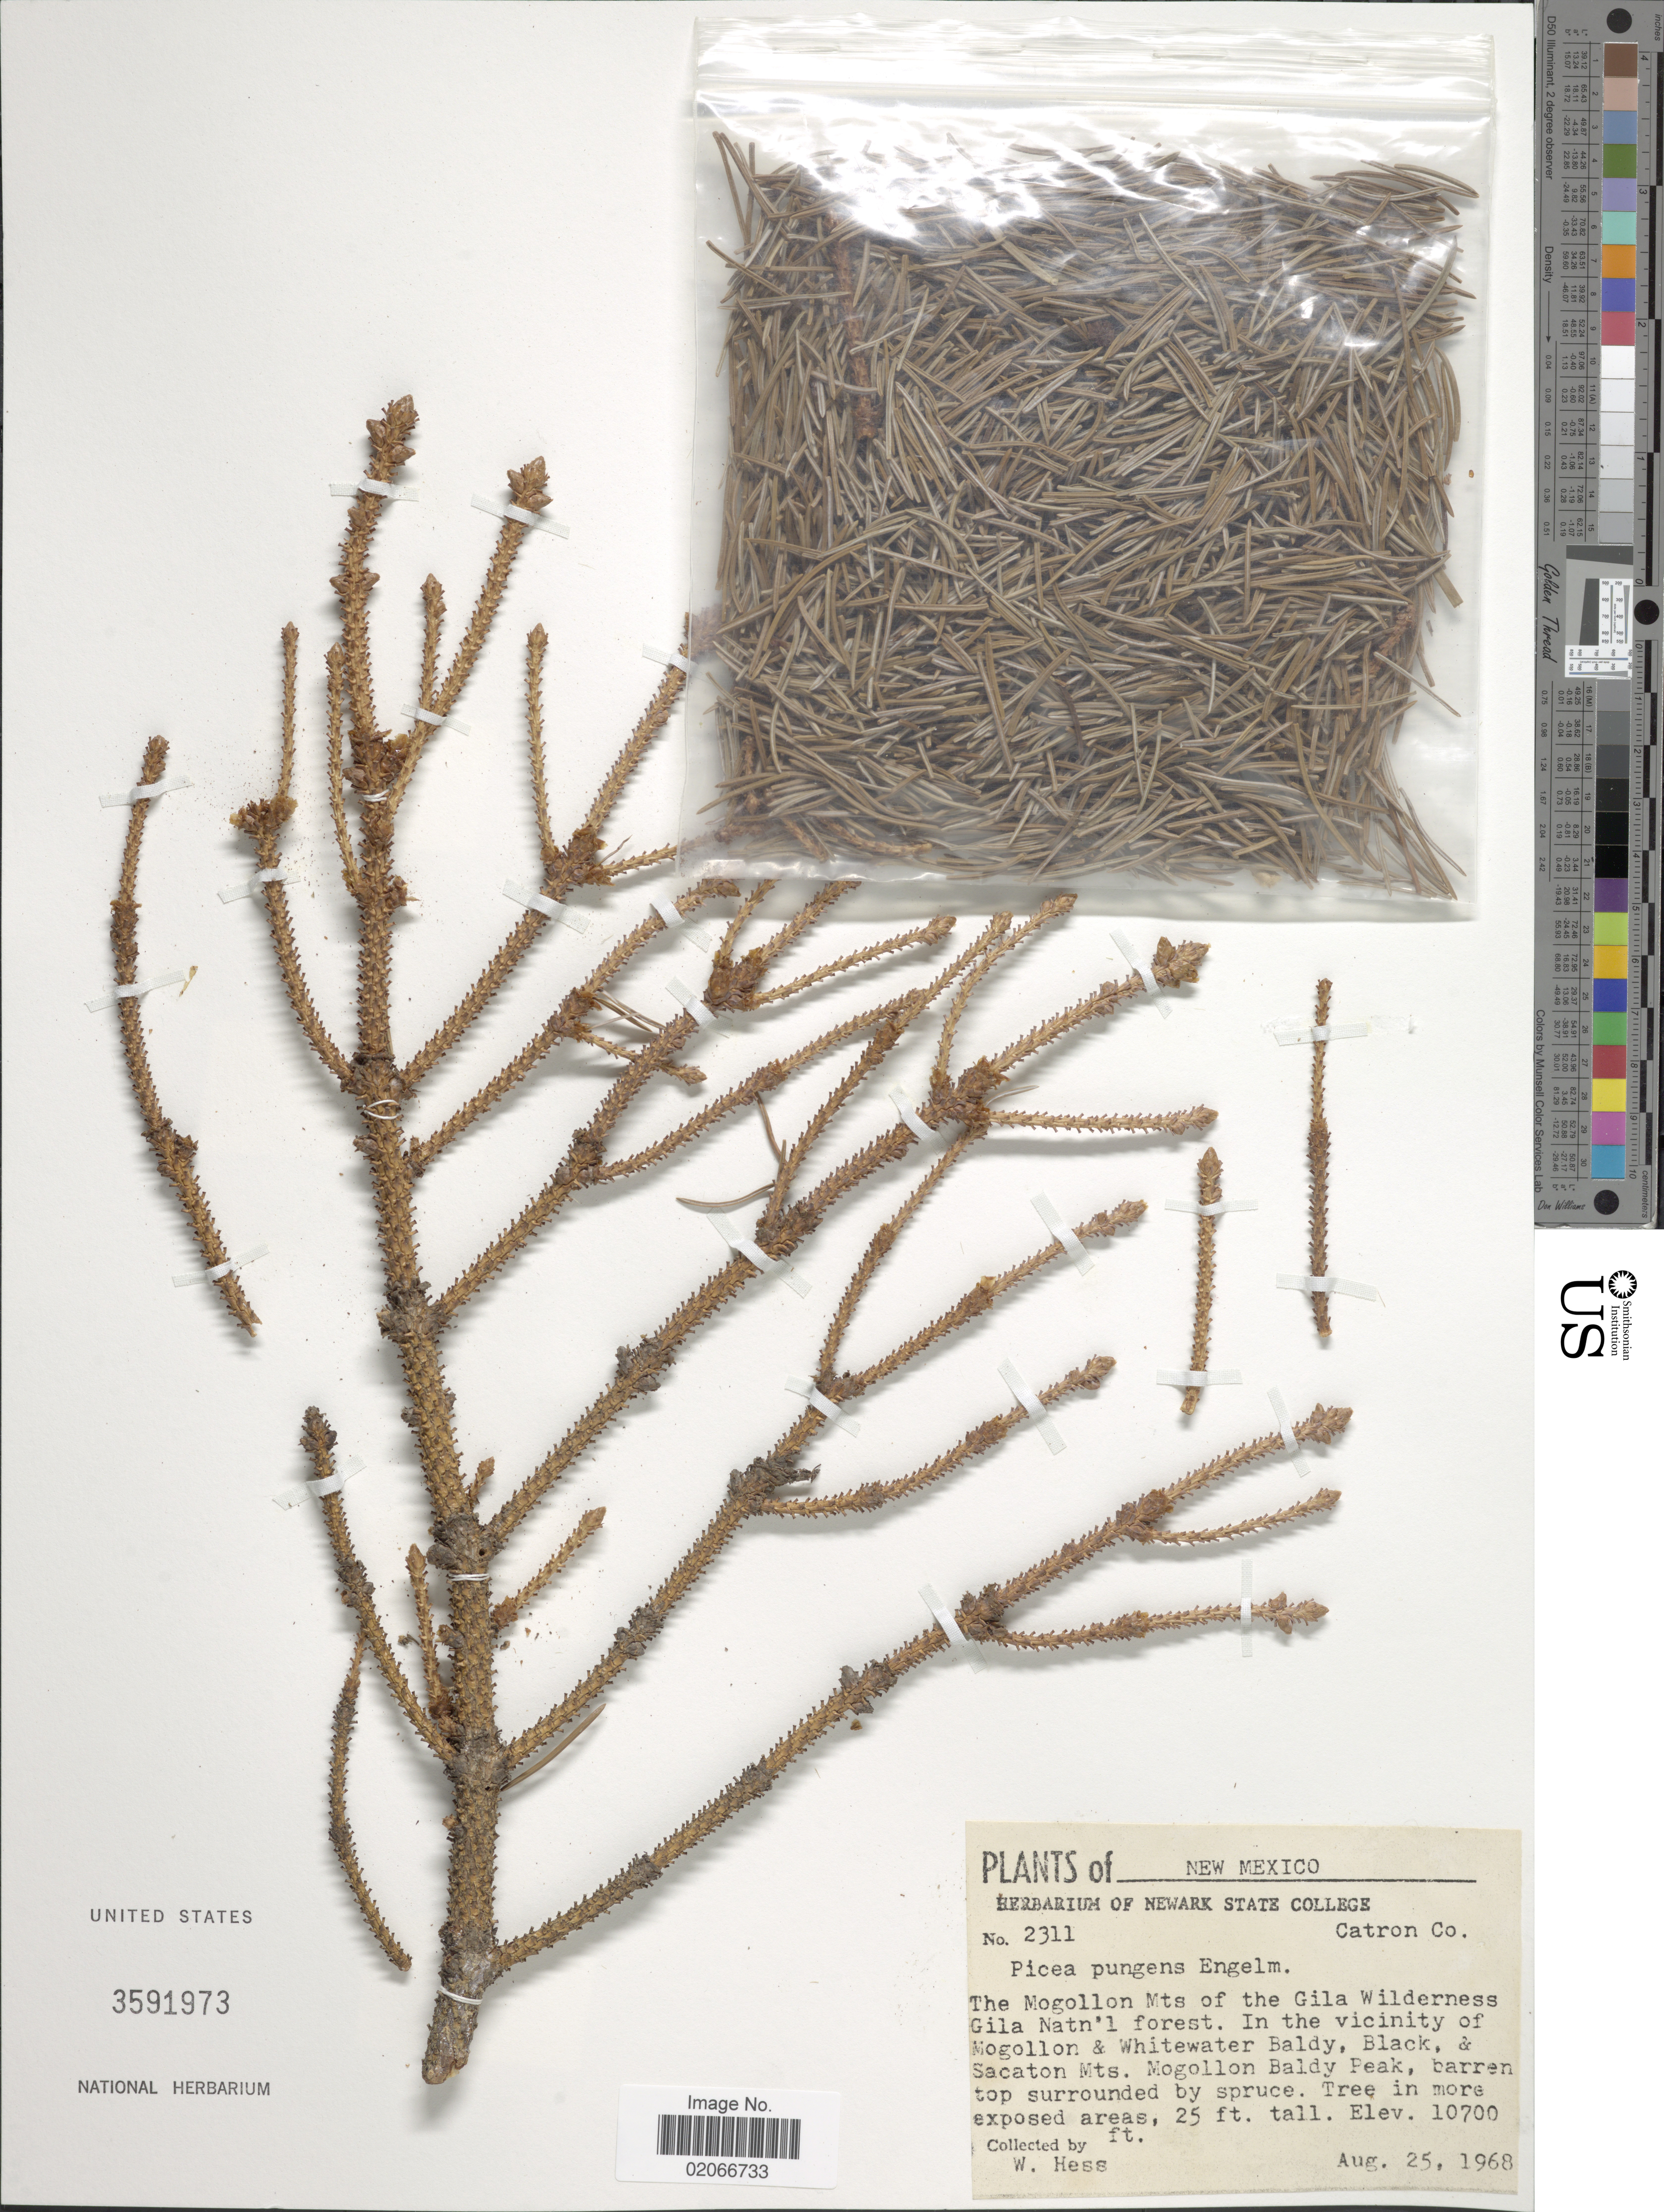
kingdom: Plantae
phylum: Tracheophyta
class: Pinopsida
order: Pinales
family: Pinaceae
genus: Picea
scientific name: Picea pungens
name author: Engelm.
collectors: W. Hess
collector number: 2311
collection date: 1968-08-25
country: United States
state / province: New Mexico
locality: Catron Co., The Mogollon Mts of the Gila Wilderness, Gila Natn'l forest, in the Vicinity of Mogollon & Whitewater Baldy, Black & Sacaton Mts., Mogollon Baldy Peak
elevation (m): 3261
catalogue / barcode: US 3591973